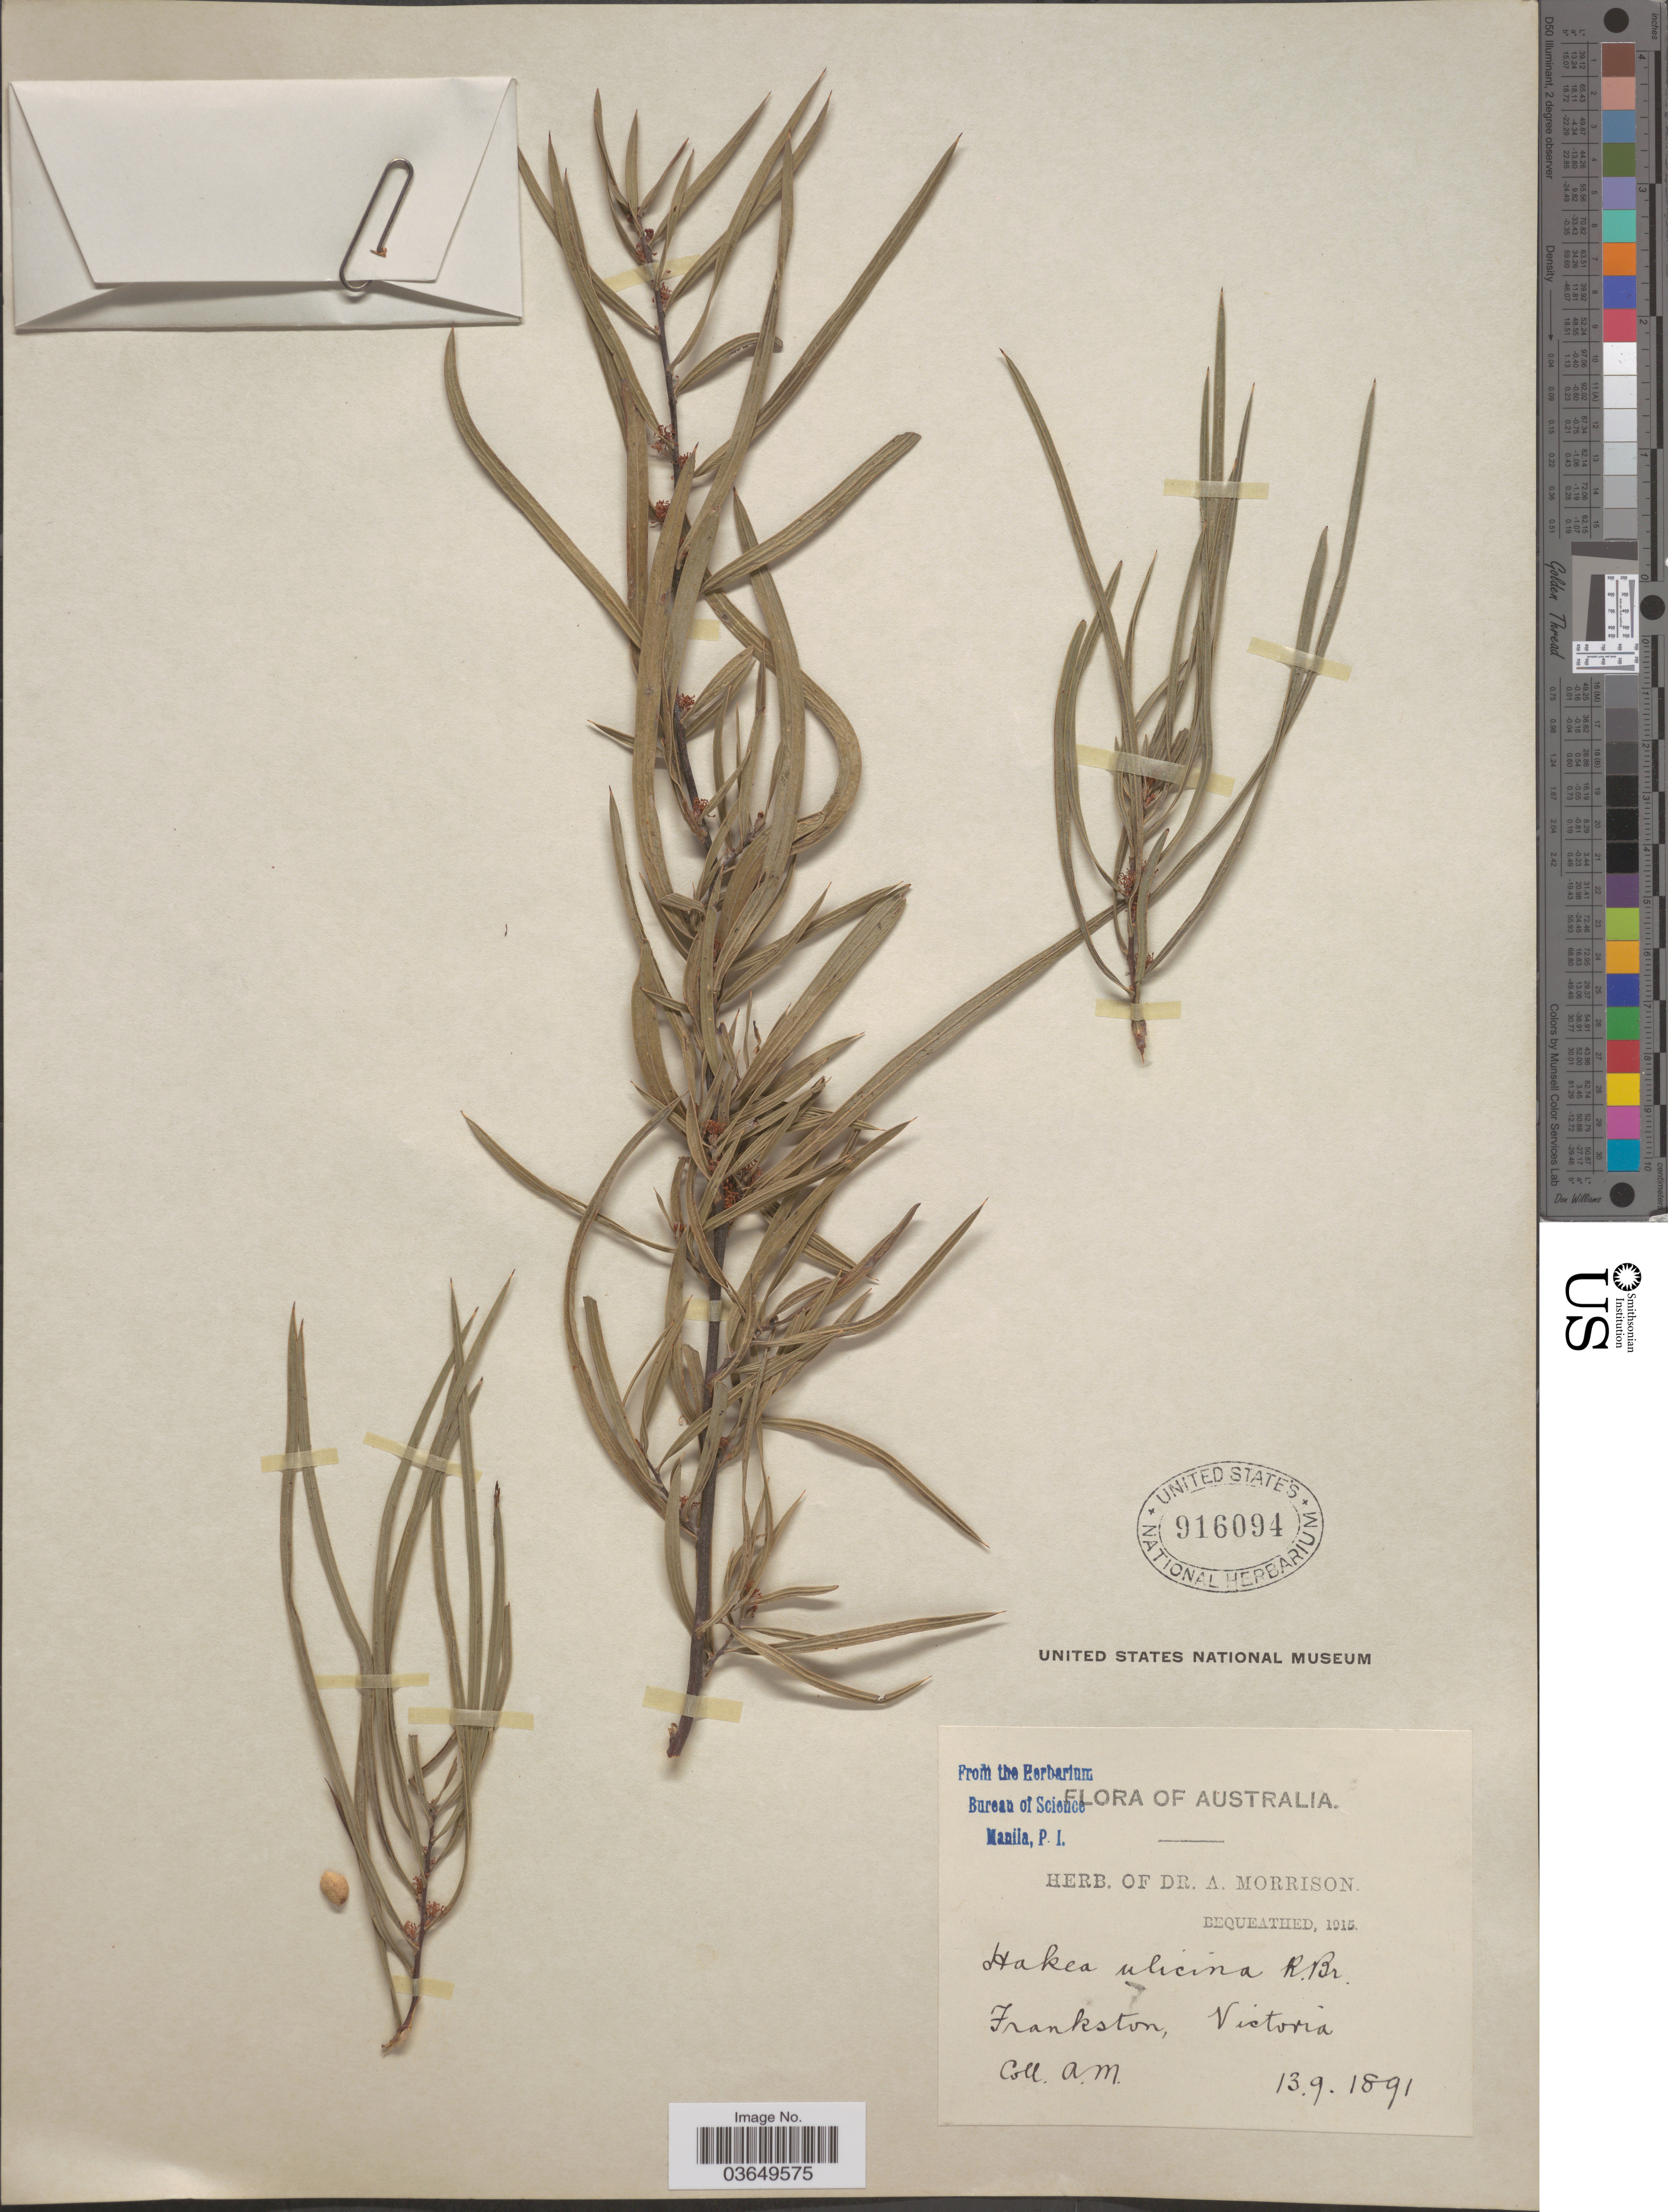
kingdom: Plantae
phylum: Tracheophyta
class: Magnoliopsida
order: Proteales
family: Proteaceae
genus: Hakea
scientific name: Hakea ulicina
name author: R. Br.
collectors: A. Morrison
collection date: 1891-09-13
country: Australia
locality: Frankston, Victoria.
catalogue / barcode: US 916094